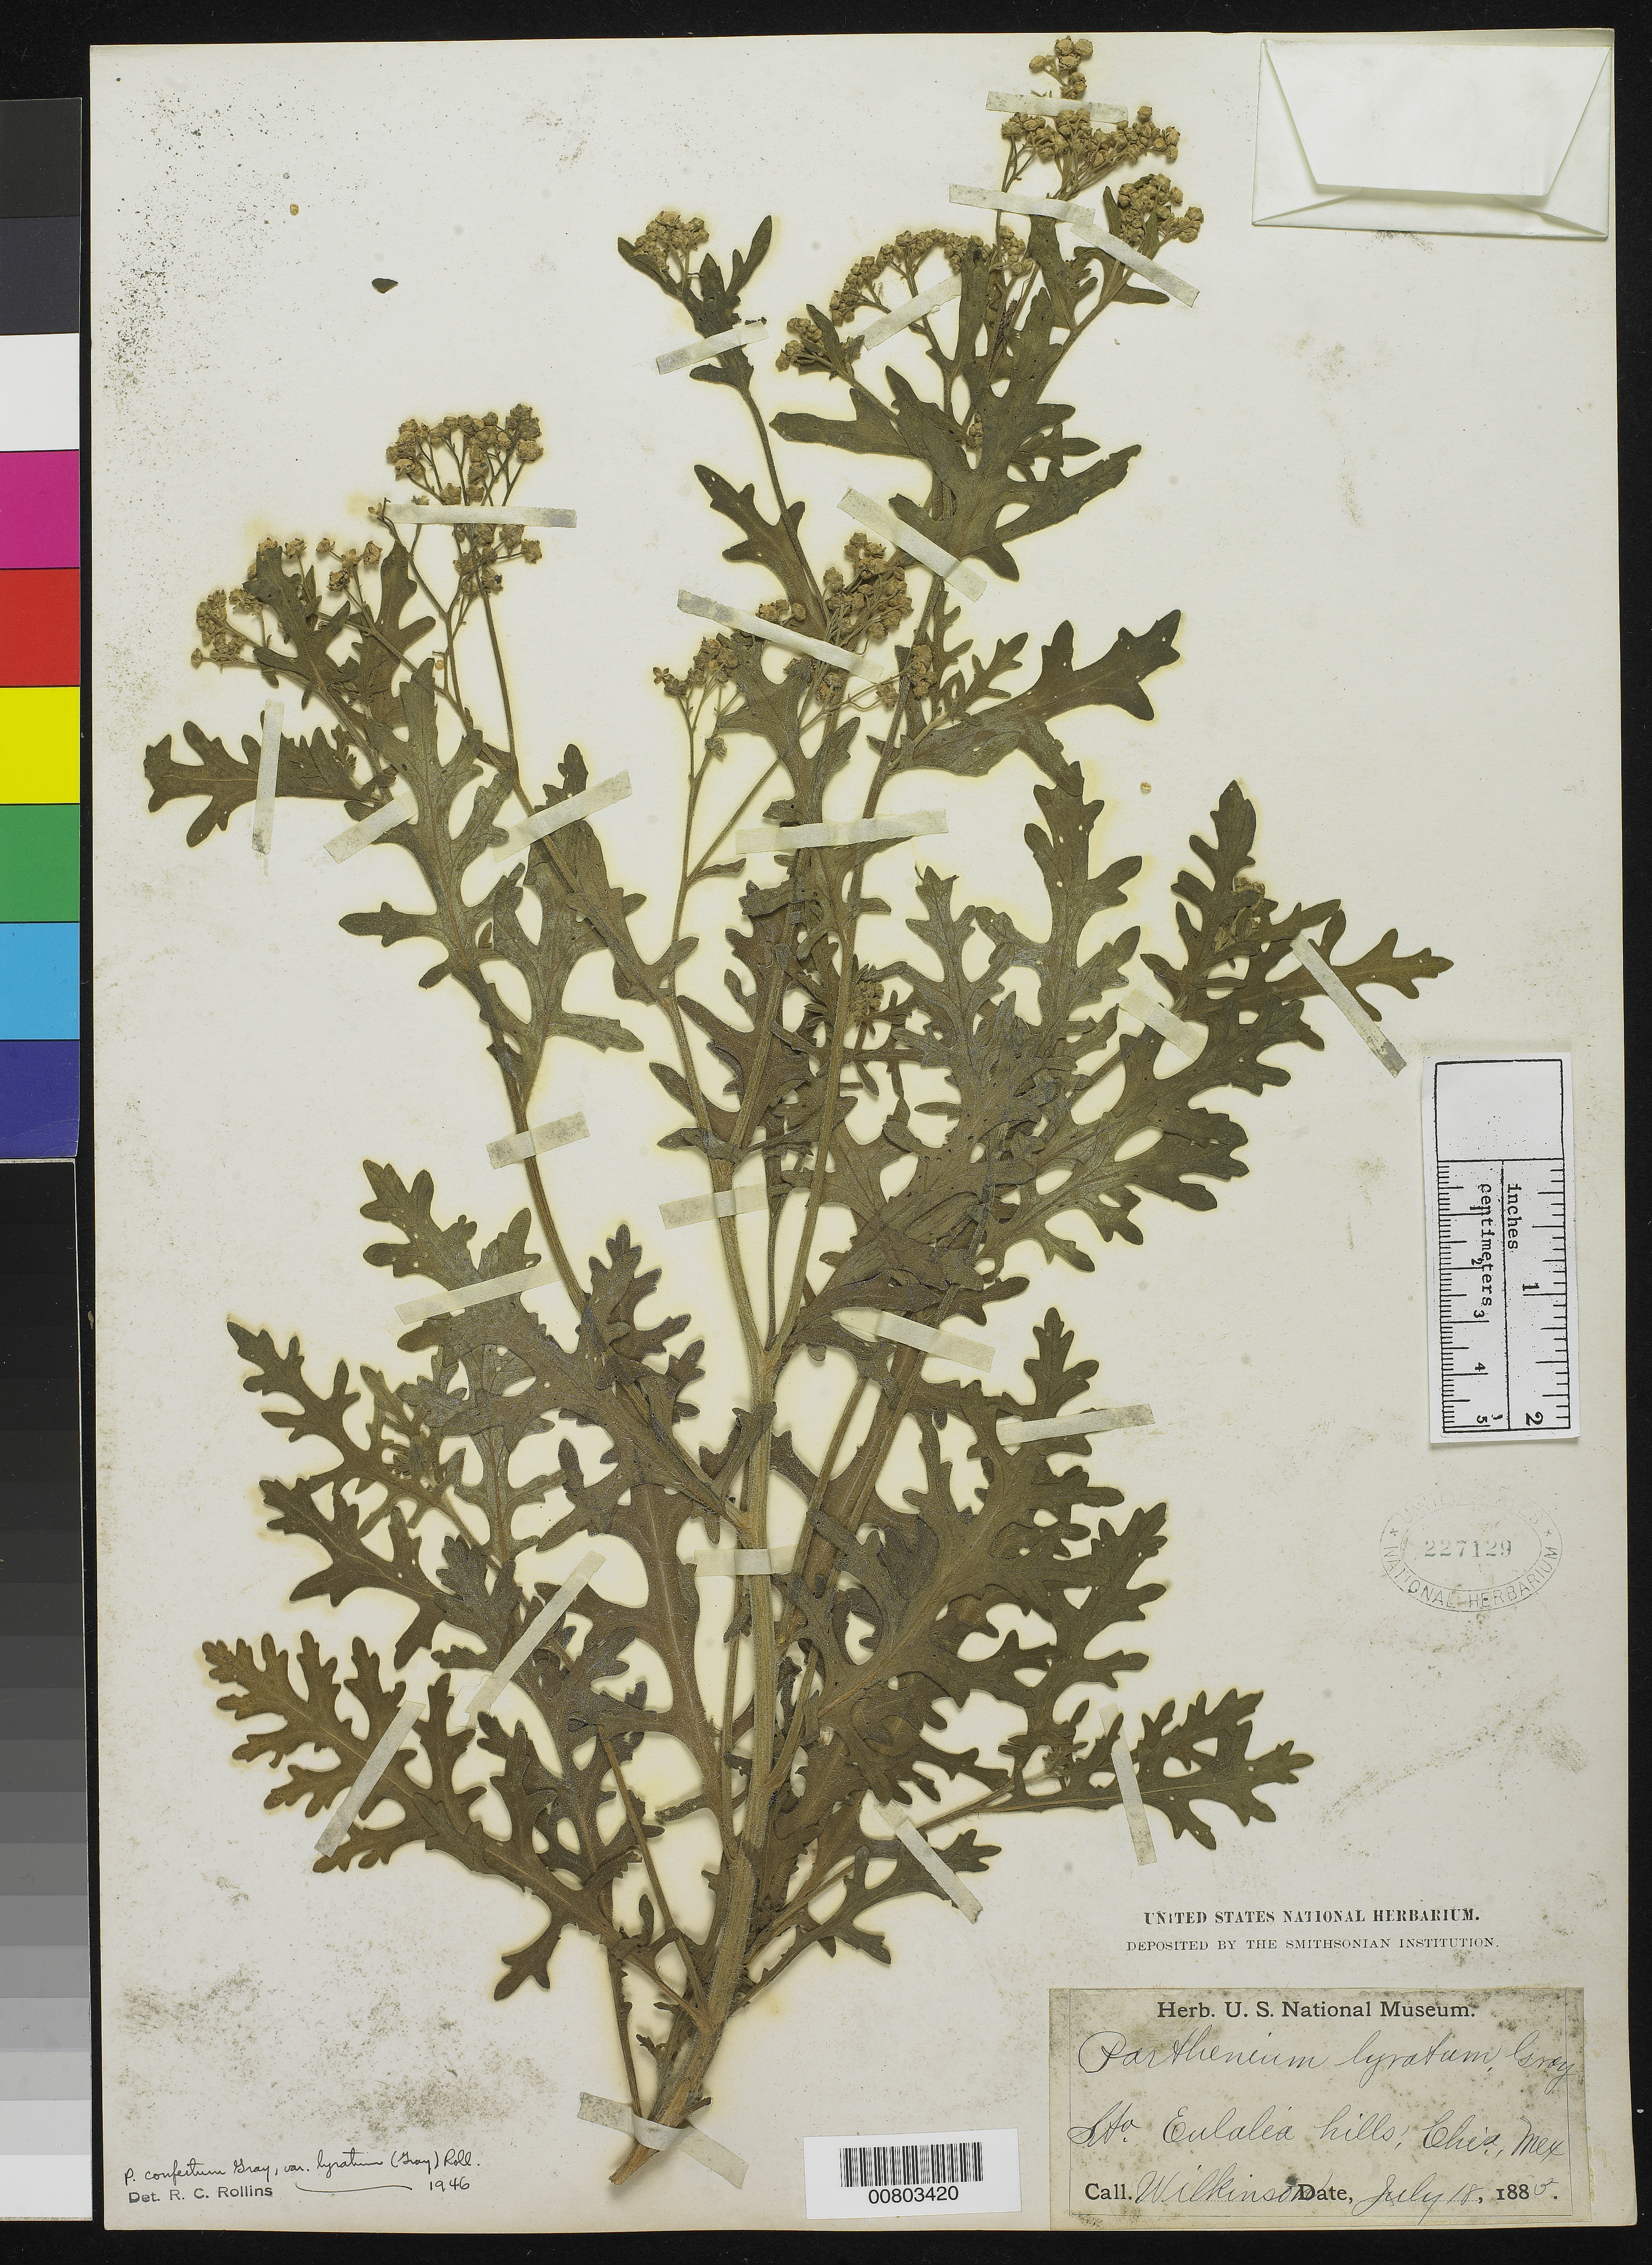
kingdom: Plantae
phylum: Tracheophyta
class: Magnoliopsida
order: Asterales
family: Asteraceae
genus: Parthenium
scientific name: Parthenium confertum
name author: A. Gray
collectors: E. Wilkinson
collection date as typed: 18 Jul 1885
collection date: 1885-07-18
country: Mexico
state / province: Chihuahua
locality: Sta. Eulalia hills, Chihuahua.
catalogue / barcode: US 227129